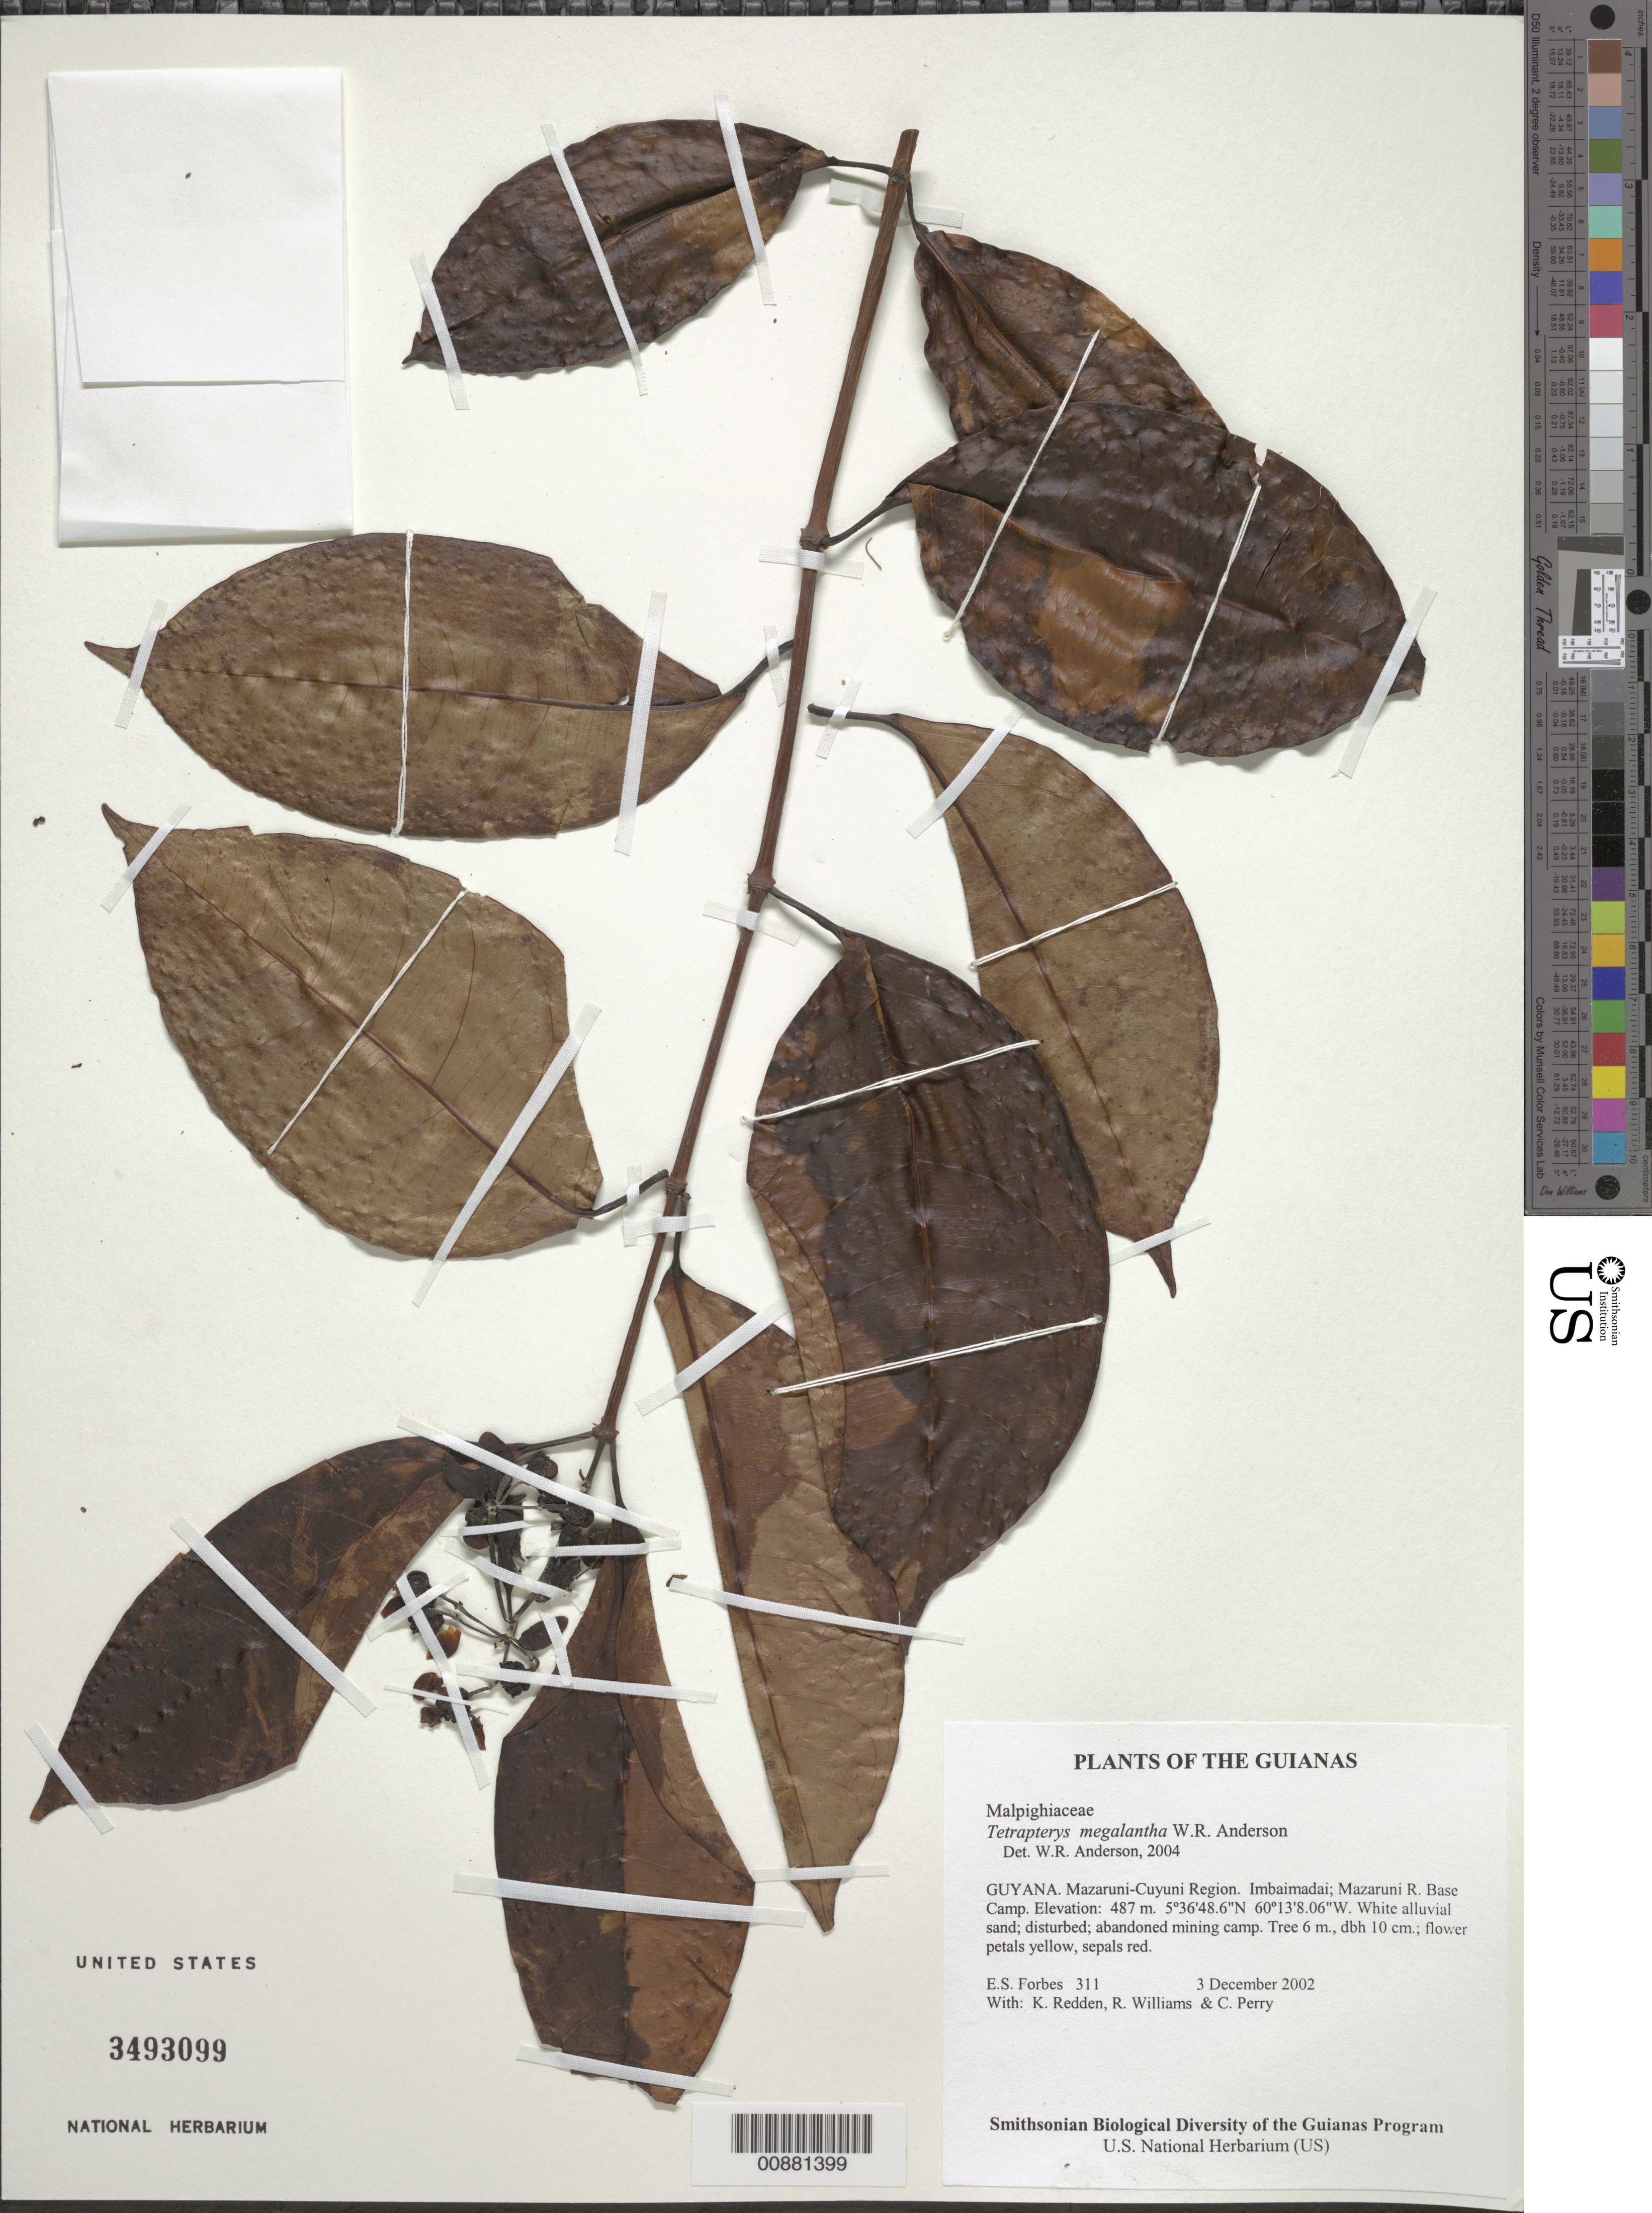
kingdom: Plantae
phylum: Tracheophyta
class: Magnoliopsida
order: Malpighiales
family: Malpighiaceae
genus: Tetrapterys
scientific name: Tetrapterys megalantha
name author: W.R. Anderson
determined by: Anderson, W. R., (MICH), University of Michigan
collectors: E. Forbes, K. M. Redden, R. Williams & C. Perry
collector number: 311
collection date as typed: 3 December 2002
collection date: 2002-12-03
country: Guyana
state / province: Cuyuni-Mazaruni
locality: Imbaimadai; Mazaruni R. Base Camp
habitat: White alluvial sand; disturbed; abandoned mining camp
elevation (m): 487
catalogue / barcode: US 3493099